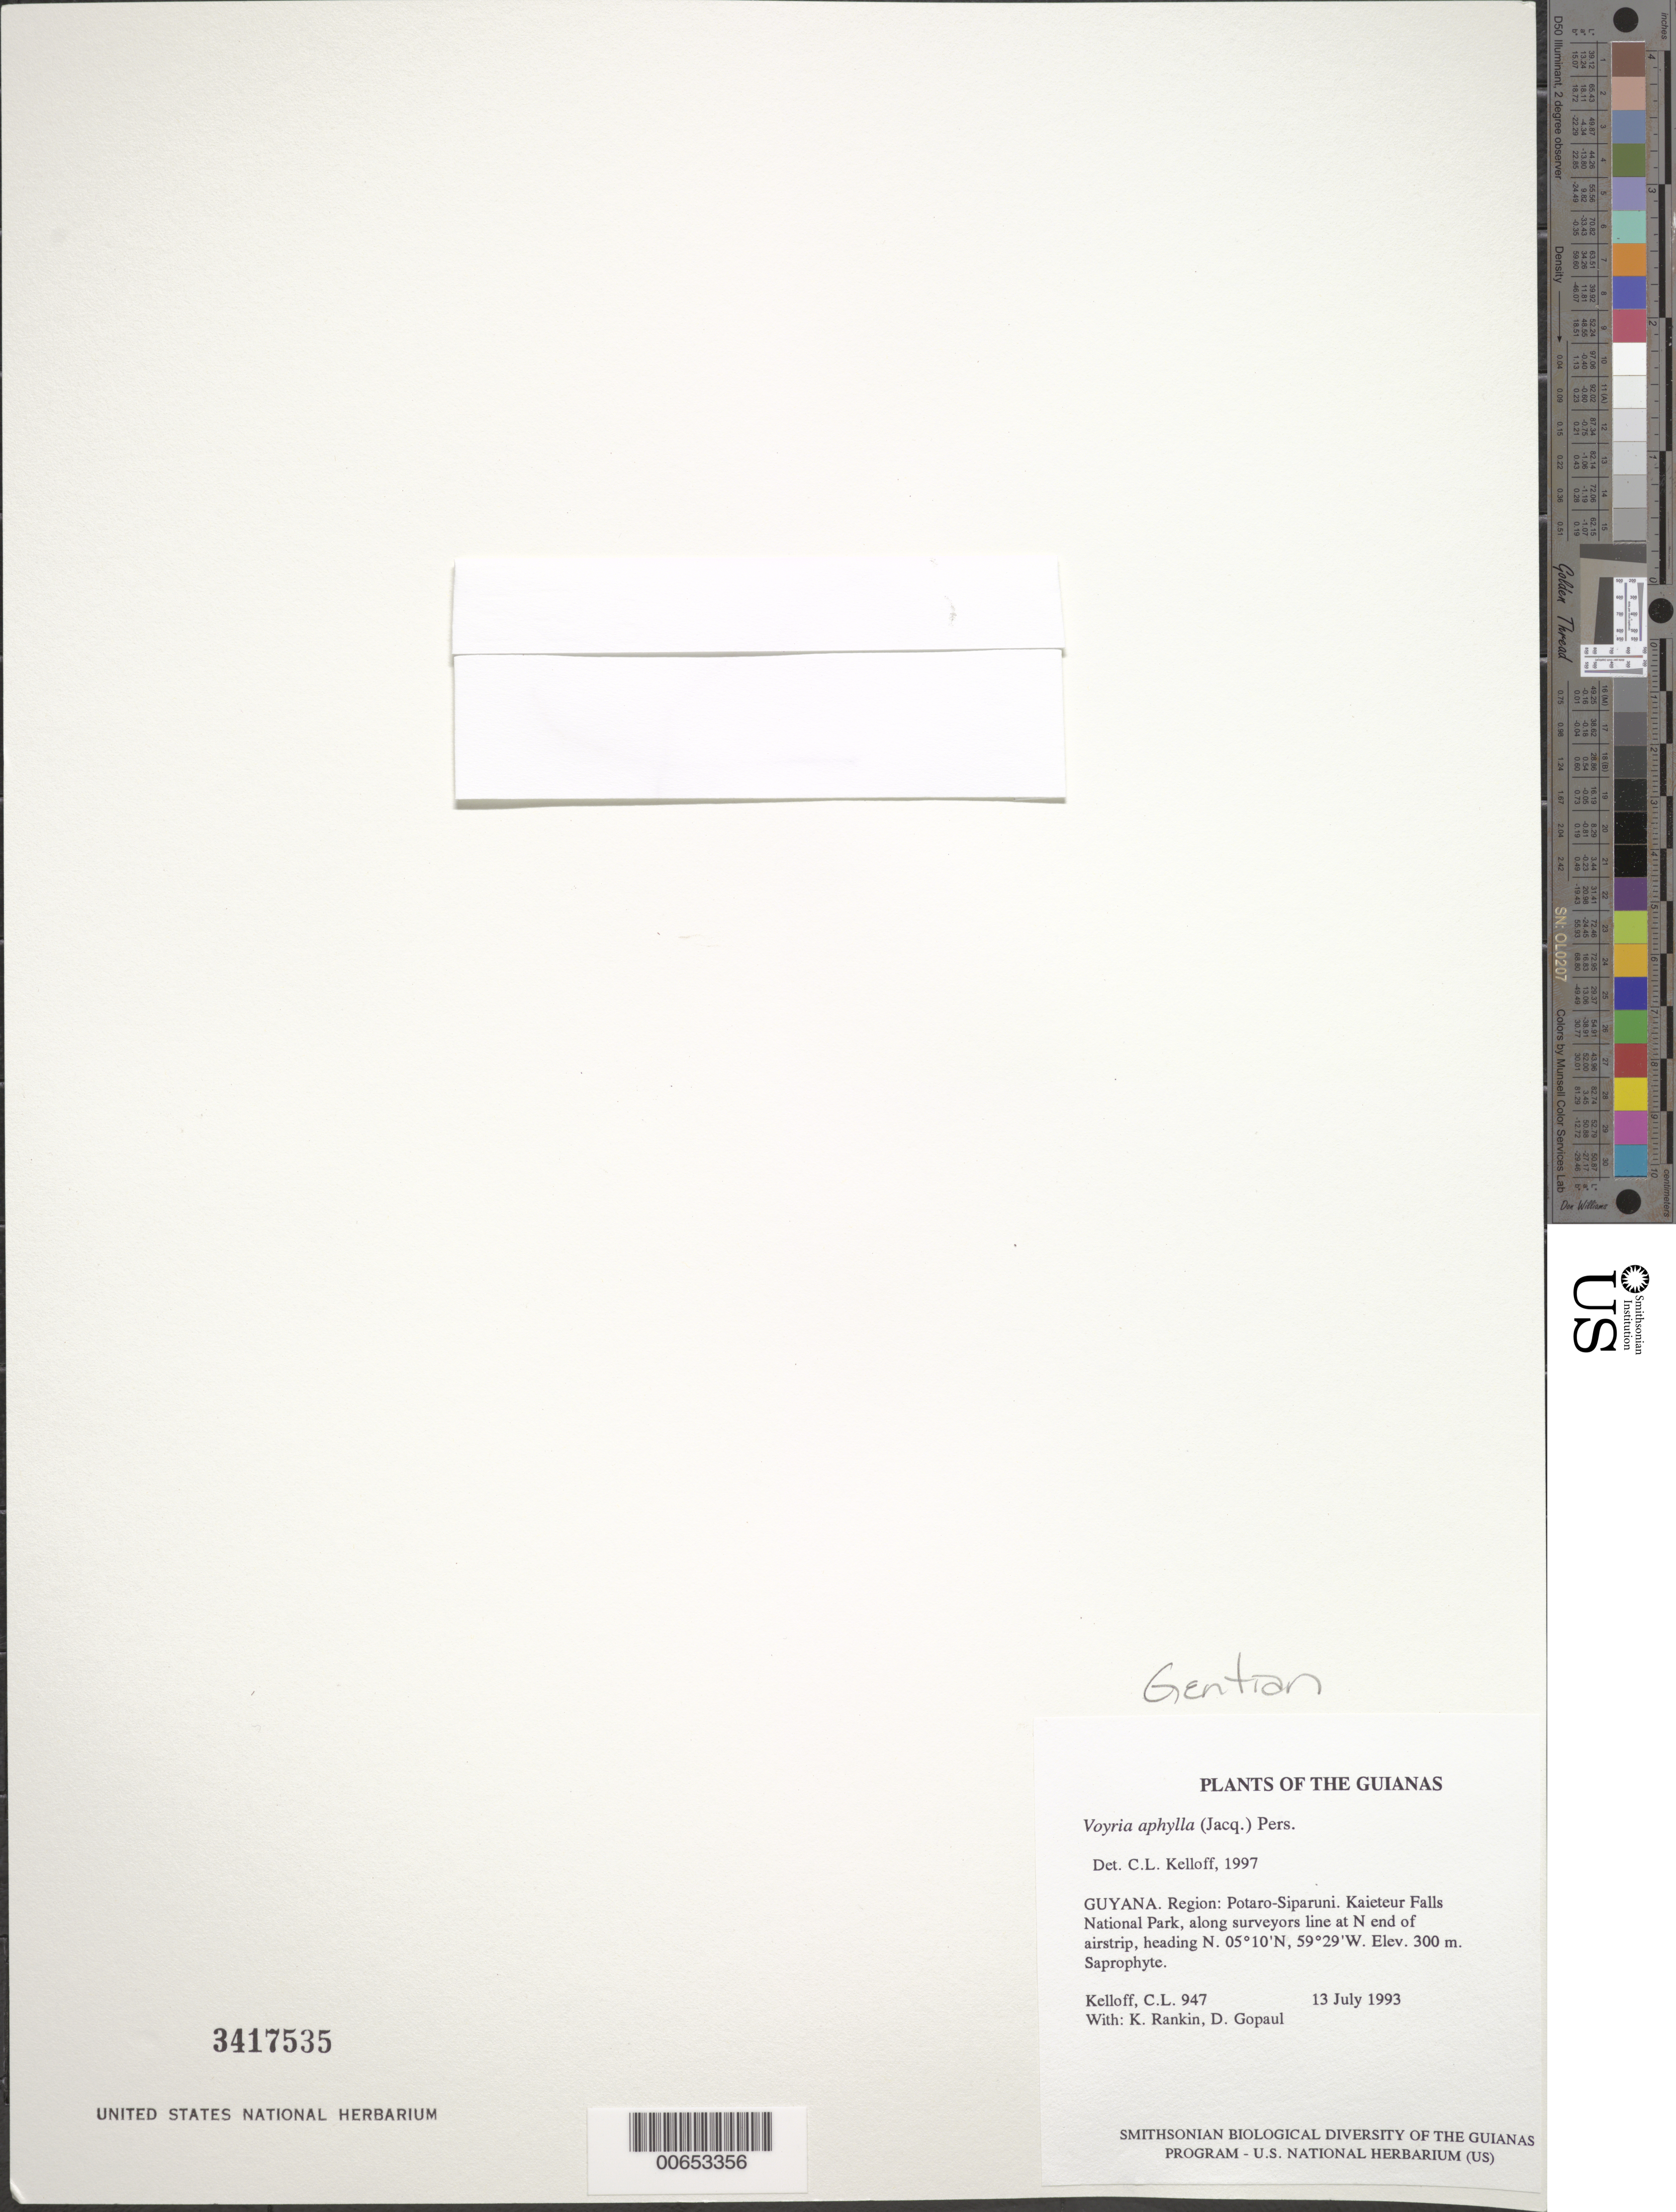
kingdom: Plantae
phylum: Tracheophyta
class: Magnoliopsida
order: Gentianales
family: Gentianaceae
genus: Voyria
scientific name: Voyria aphylla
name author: (Jacq.) Pers.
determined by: Kelloff, Carol L., (US), Smithsonian Institution - National Museum of Natural History (UNITED STATES)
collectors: C. L. Kelloff, K. Rankin & D. Gopaul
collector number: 947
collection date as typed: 13 July 1993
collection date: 1993-07-13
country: Guyana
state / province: Potaro-Siparuni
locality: Kaieteur Falls National Park, along surveyors line at N end of airstrip, heading N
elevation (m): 300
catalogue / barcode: US 3417535